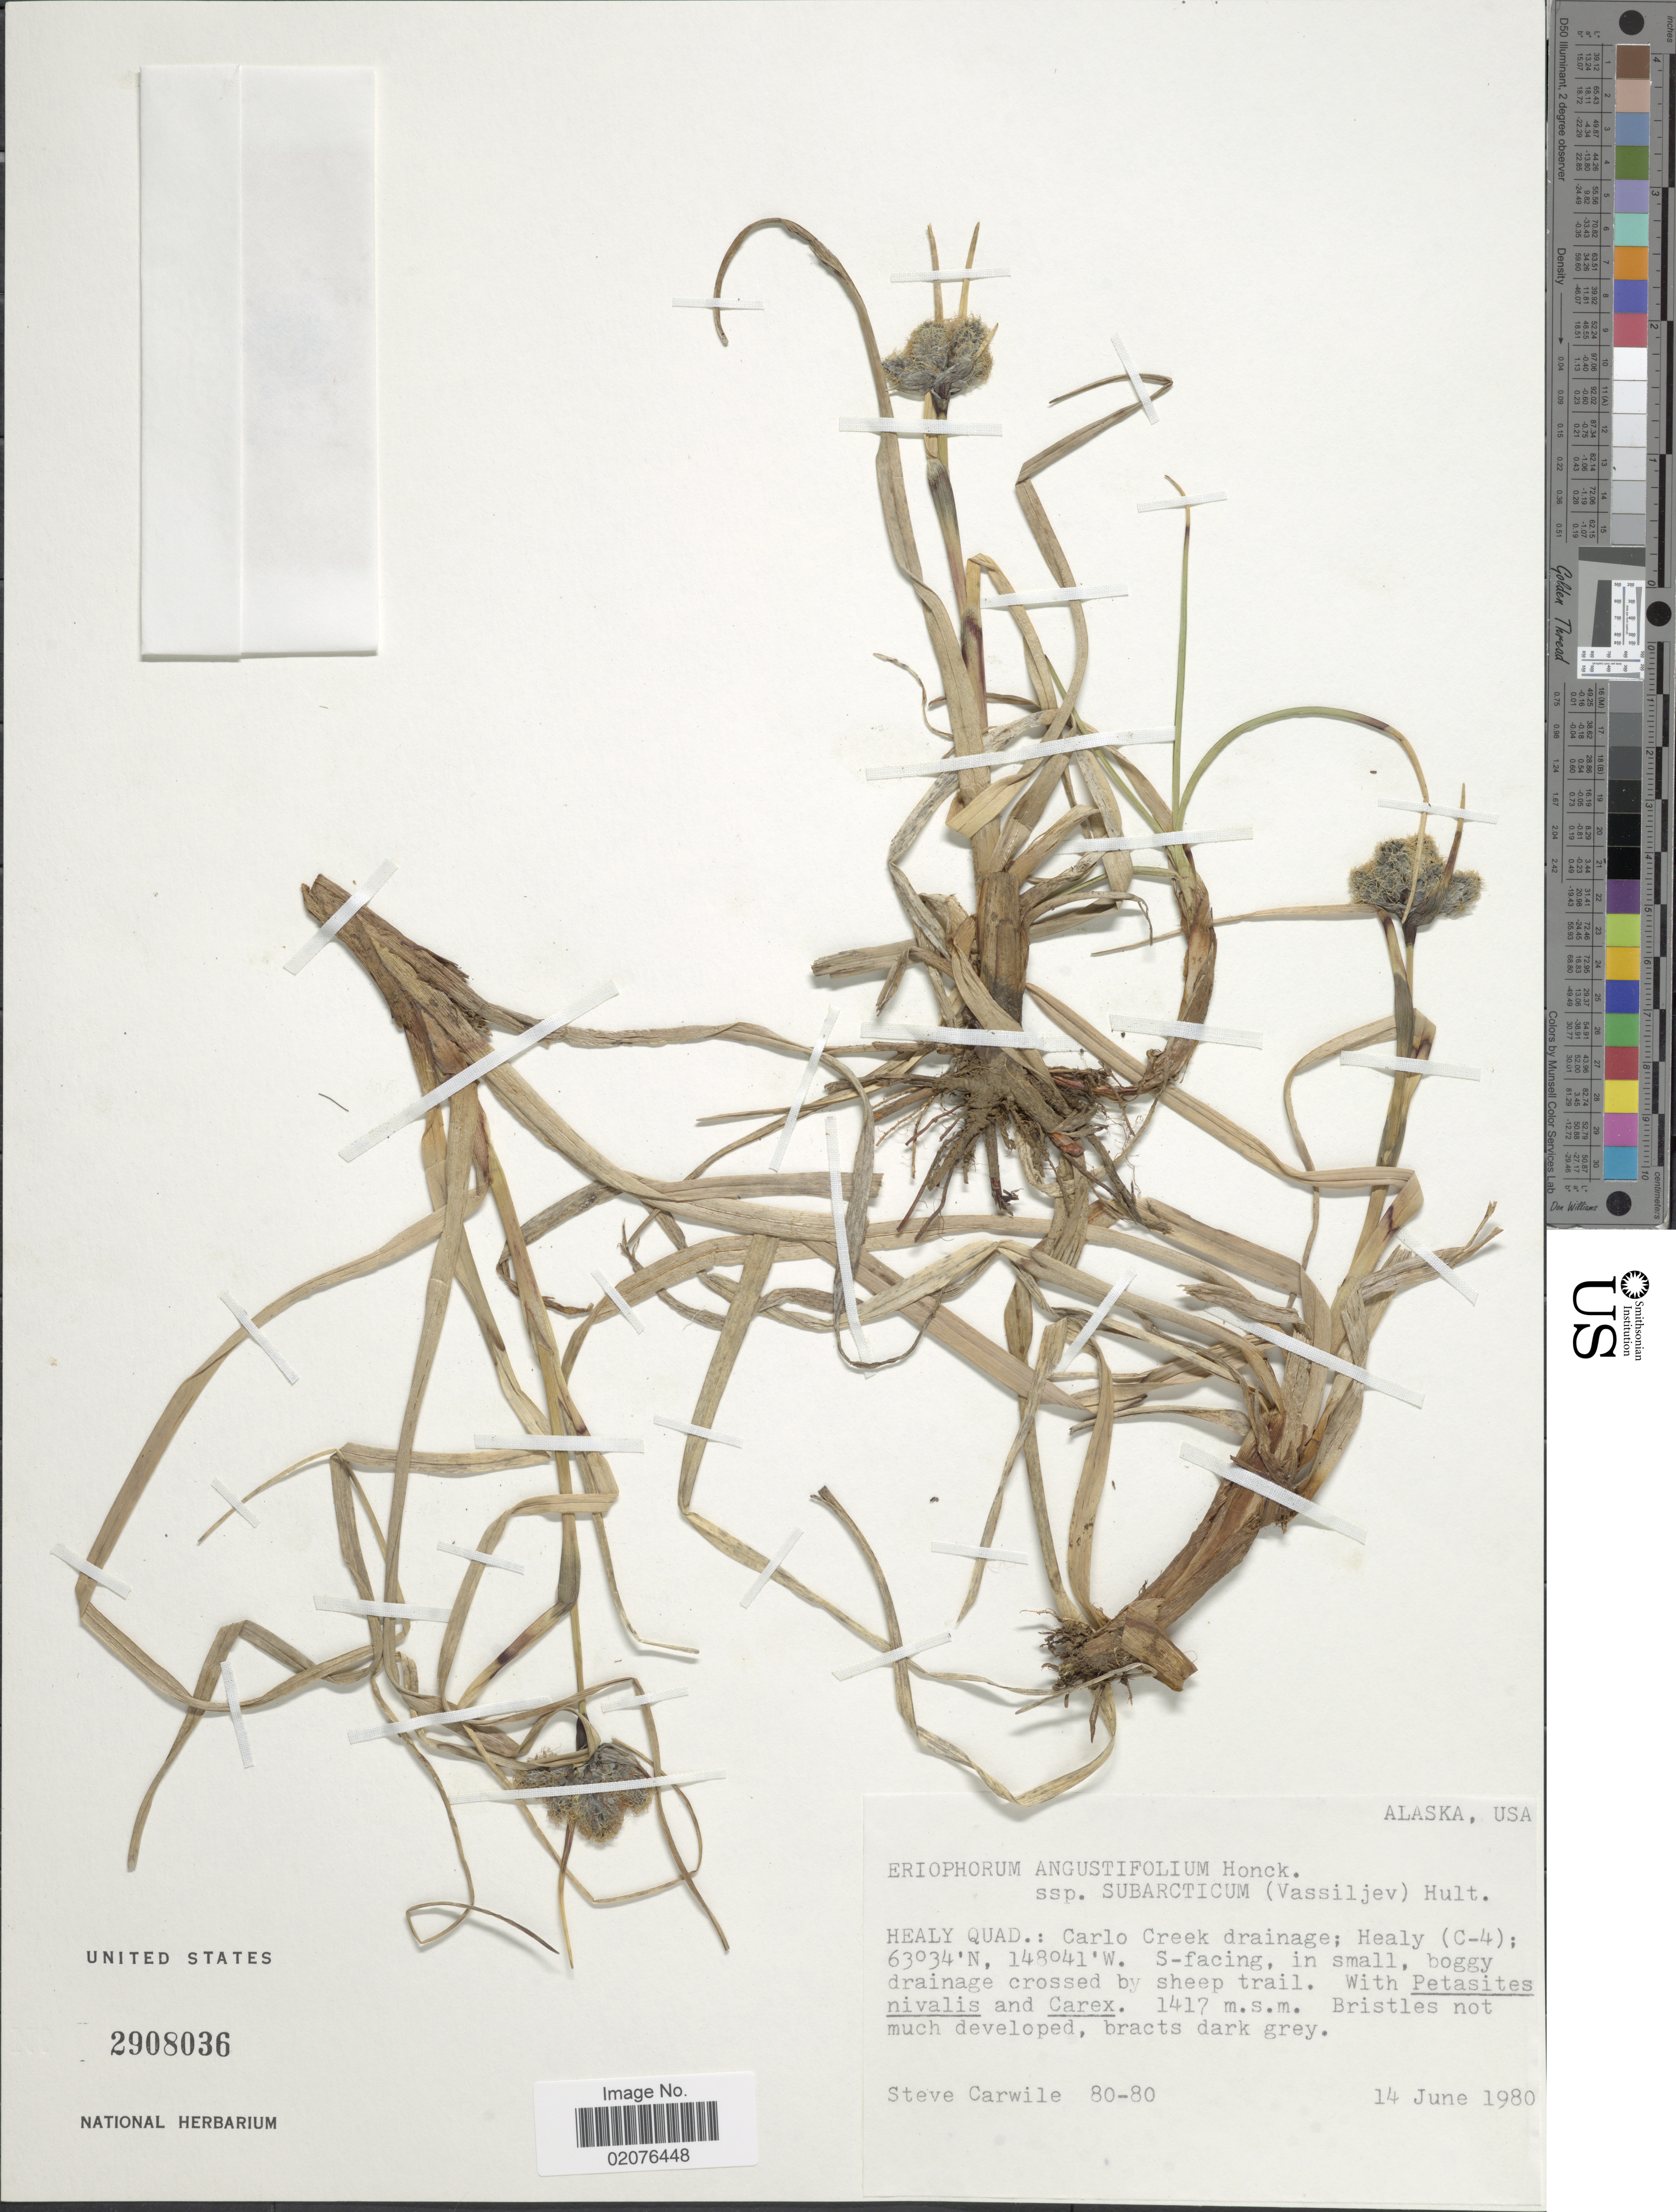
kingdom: Plantae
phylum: Tracheophyta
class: Liliopsida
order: Poales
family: Cyperaceae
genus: Eriophorum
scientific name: Eriophorum angustifolium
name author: Honck.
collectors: S. Carwile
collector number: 80-80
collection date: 1980-06-14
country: United States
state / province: Alaska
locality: Healy Quad.: Carlo Creek drainage: healy (C-4)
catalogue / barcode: US 2908036